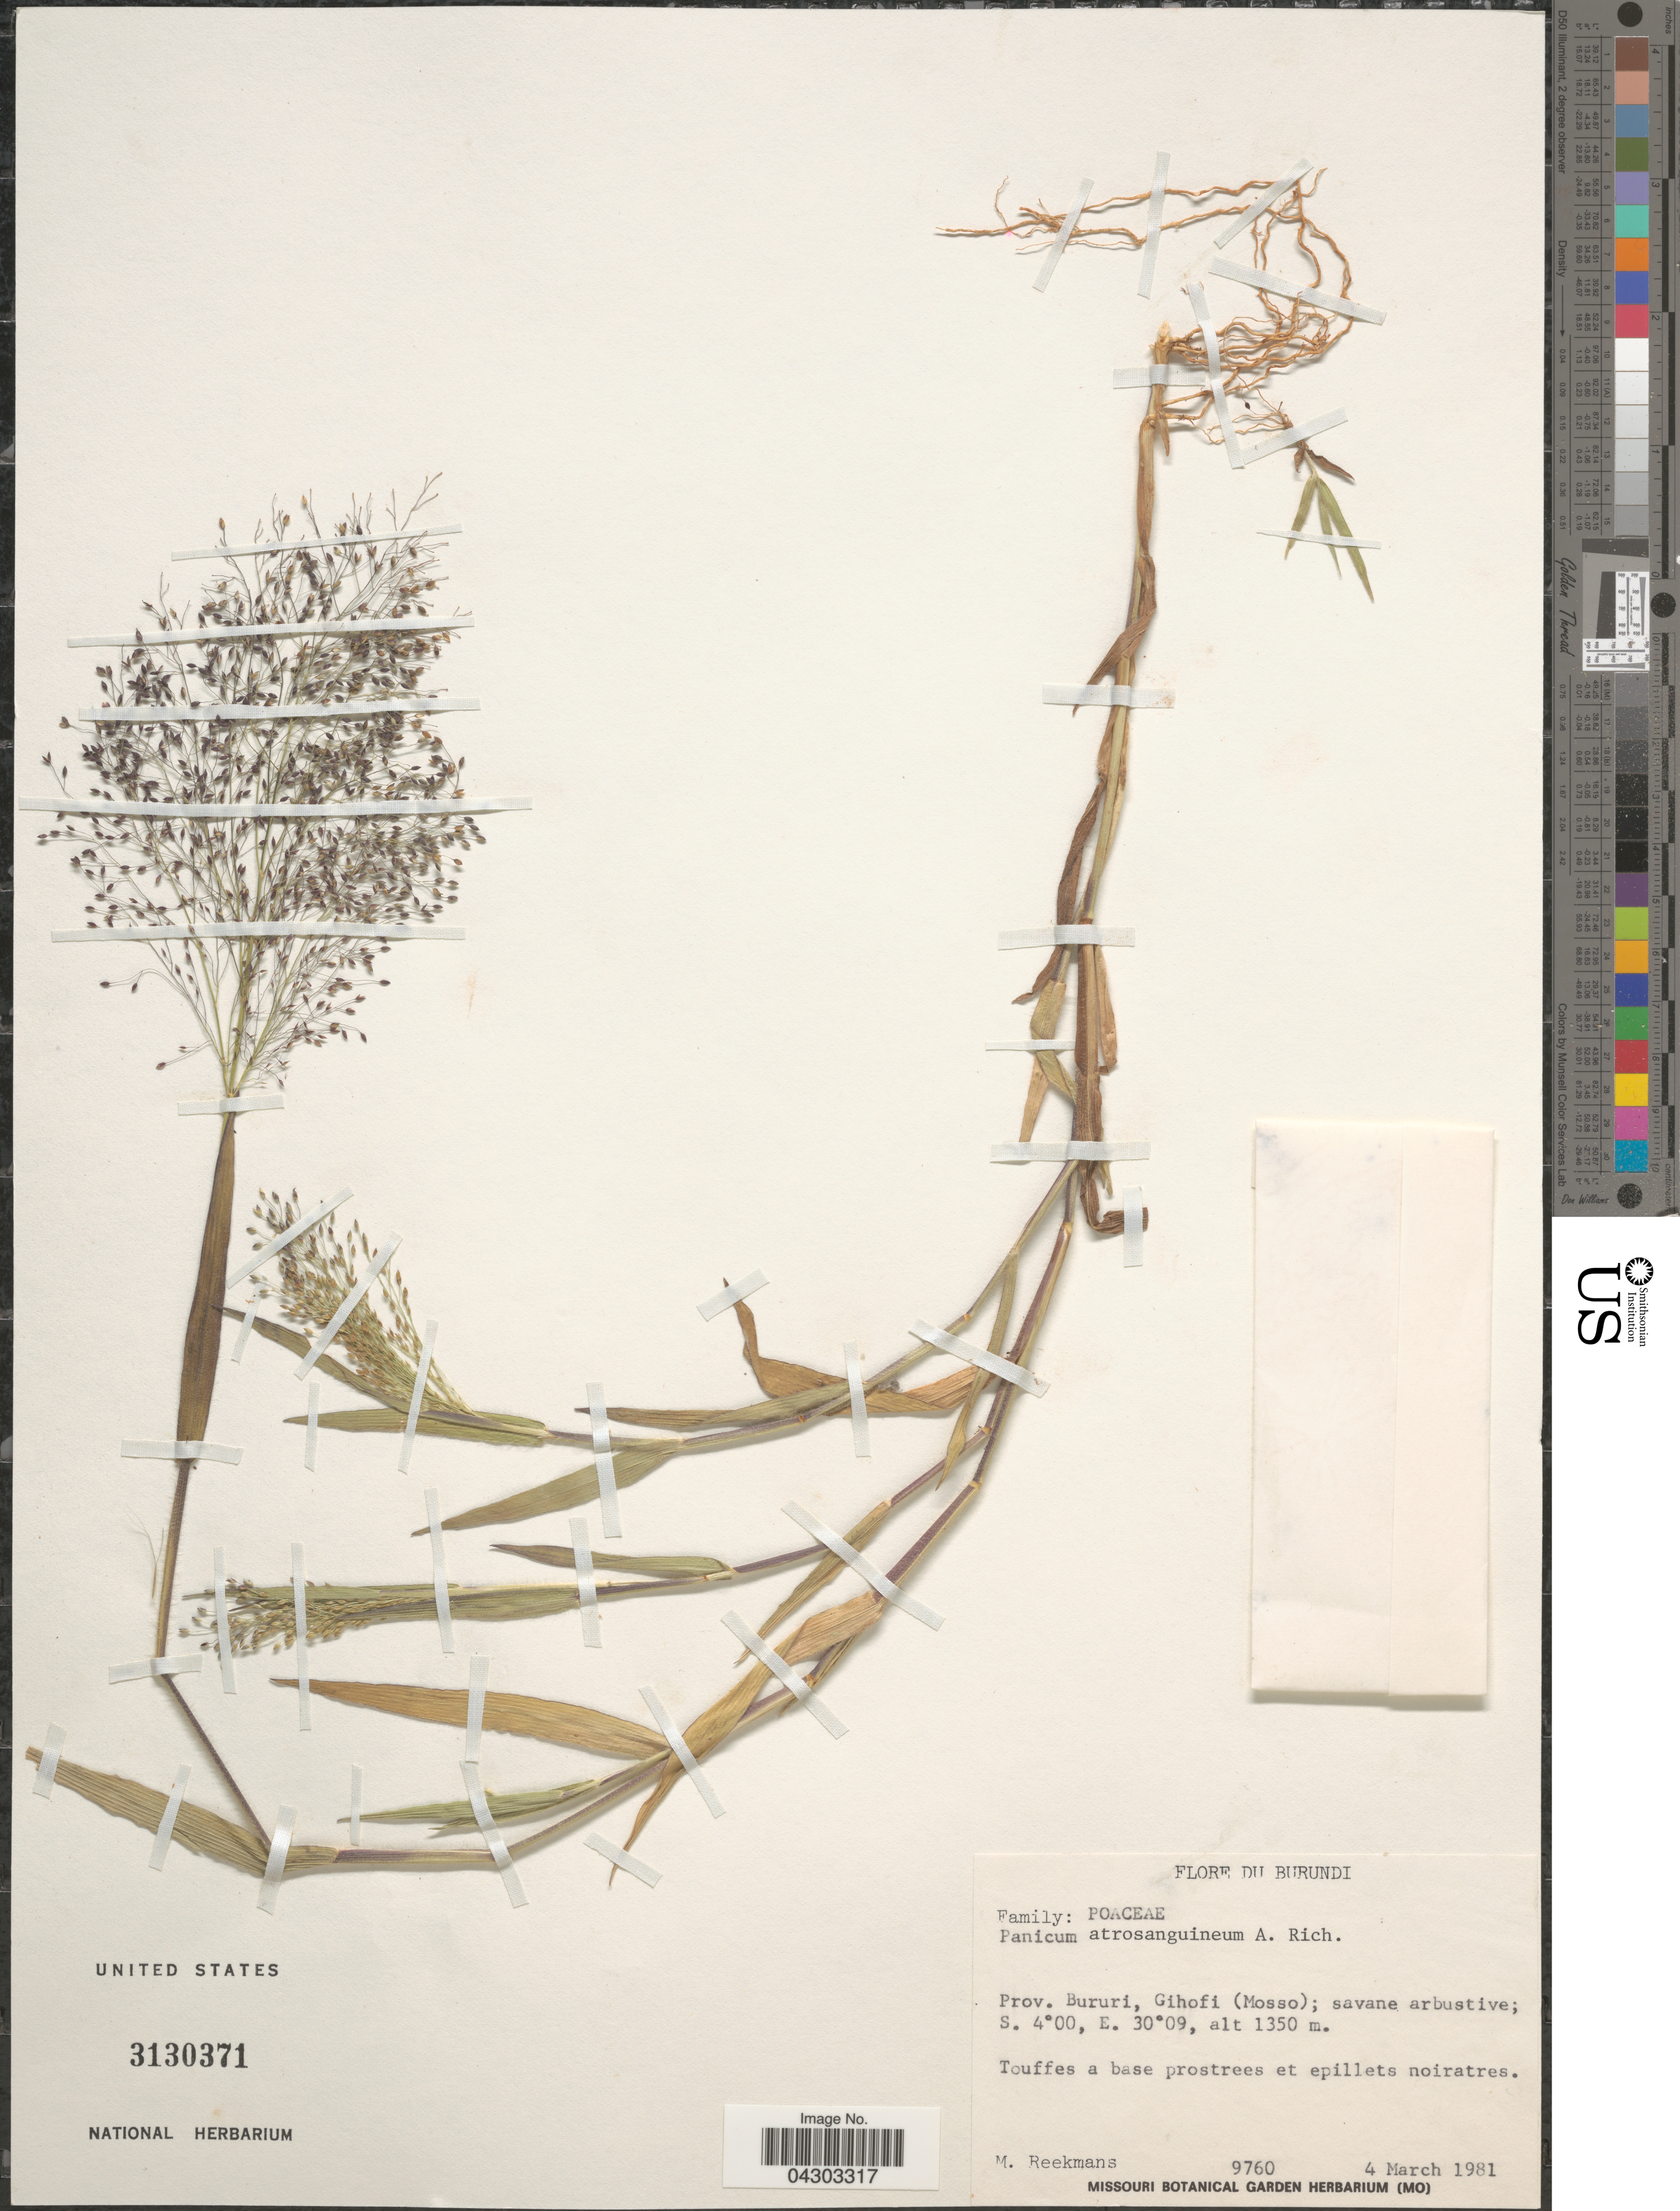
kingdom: Plantae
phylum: Tracheophyta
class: Liliopsida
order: Poales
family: Poaceae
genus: Panicum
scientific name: Panicum austroasiaticum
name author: Ohwi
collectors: M. Reekmans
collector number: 9760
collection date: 1981-03-04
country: Burundi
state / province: Bururi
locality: Gihofi (Mosso).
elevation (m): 1350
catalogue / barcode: US 3130371